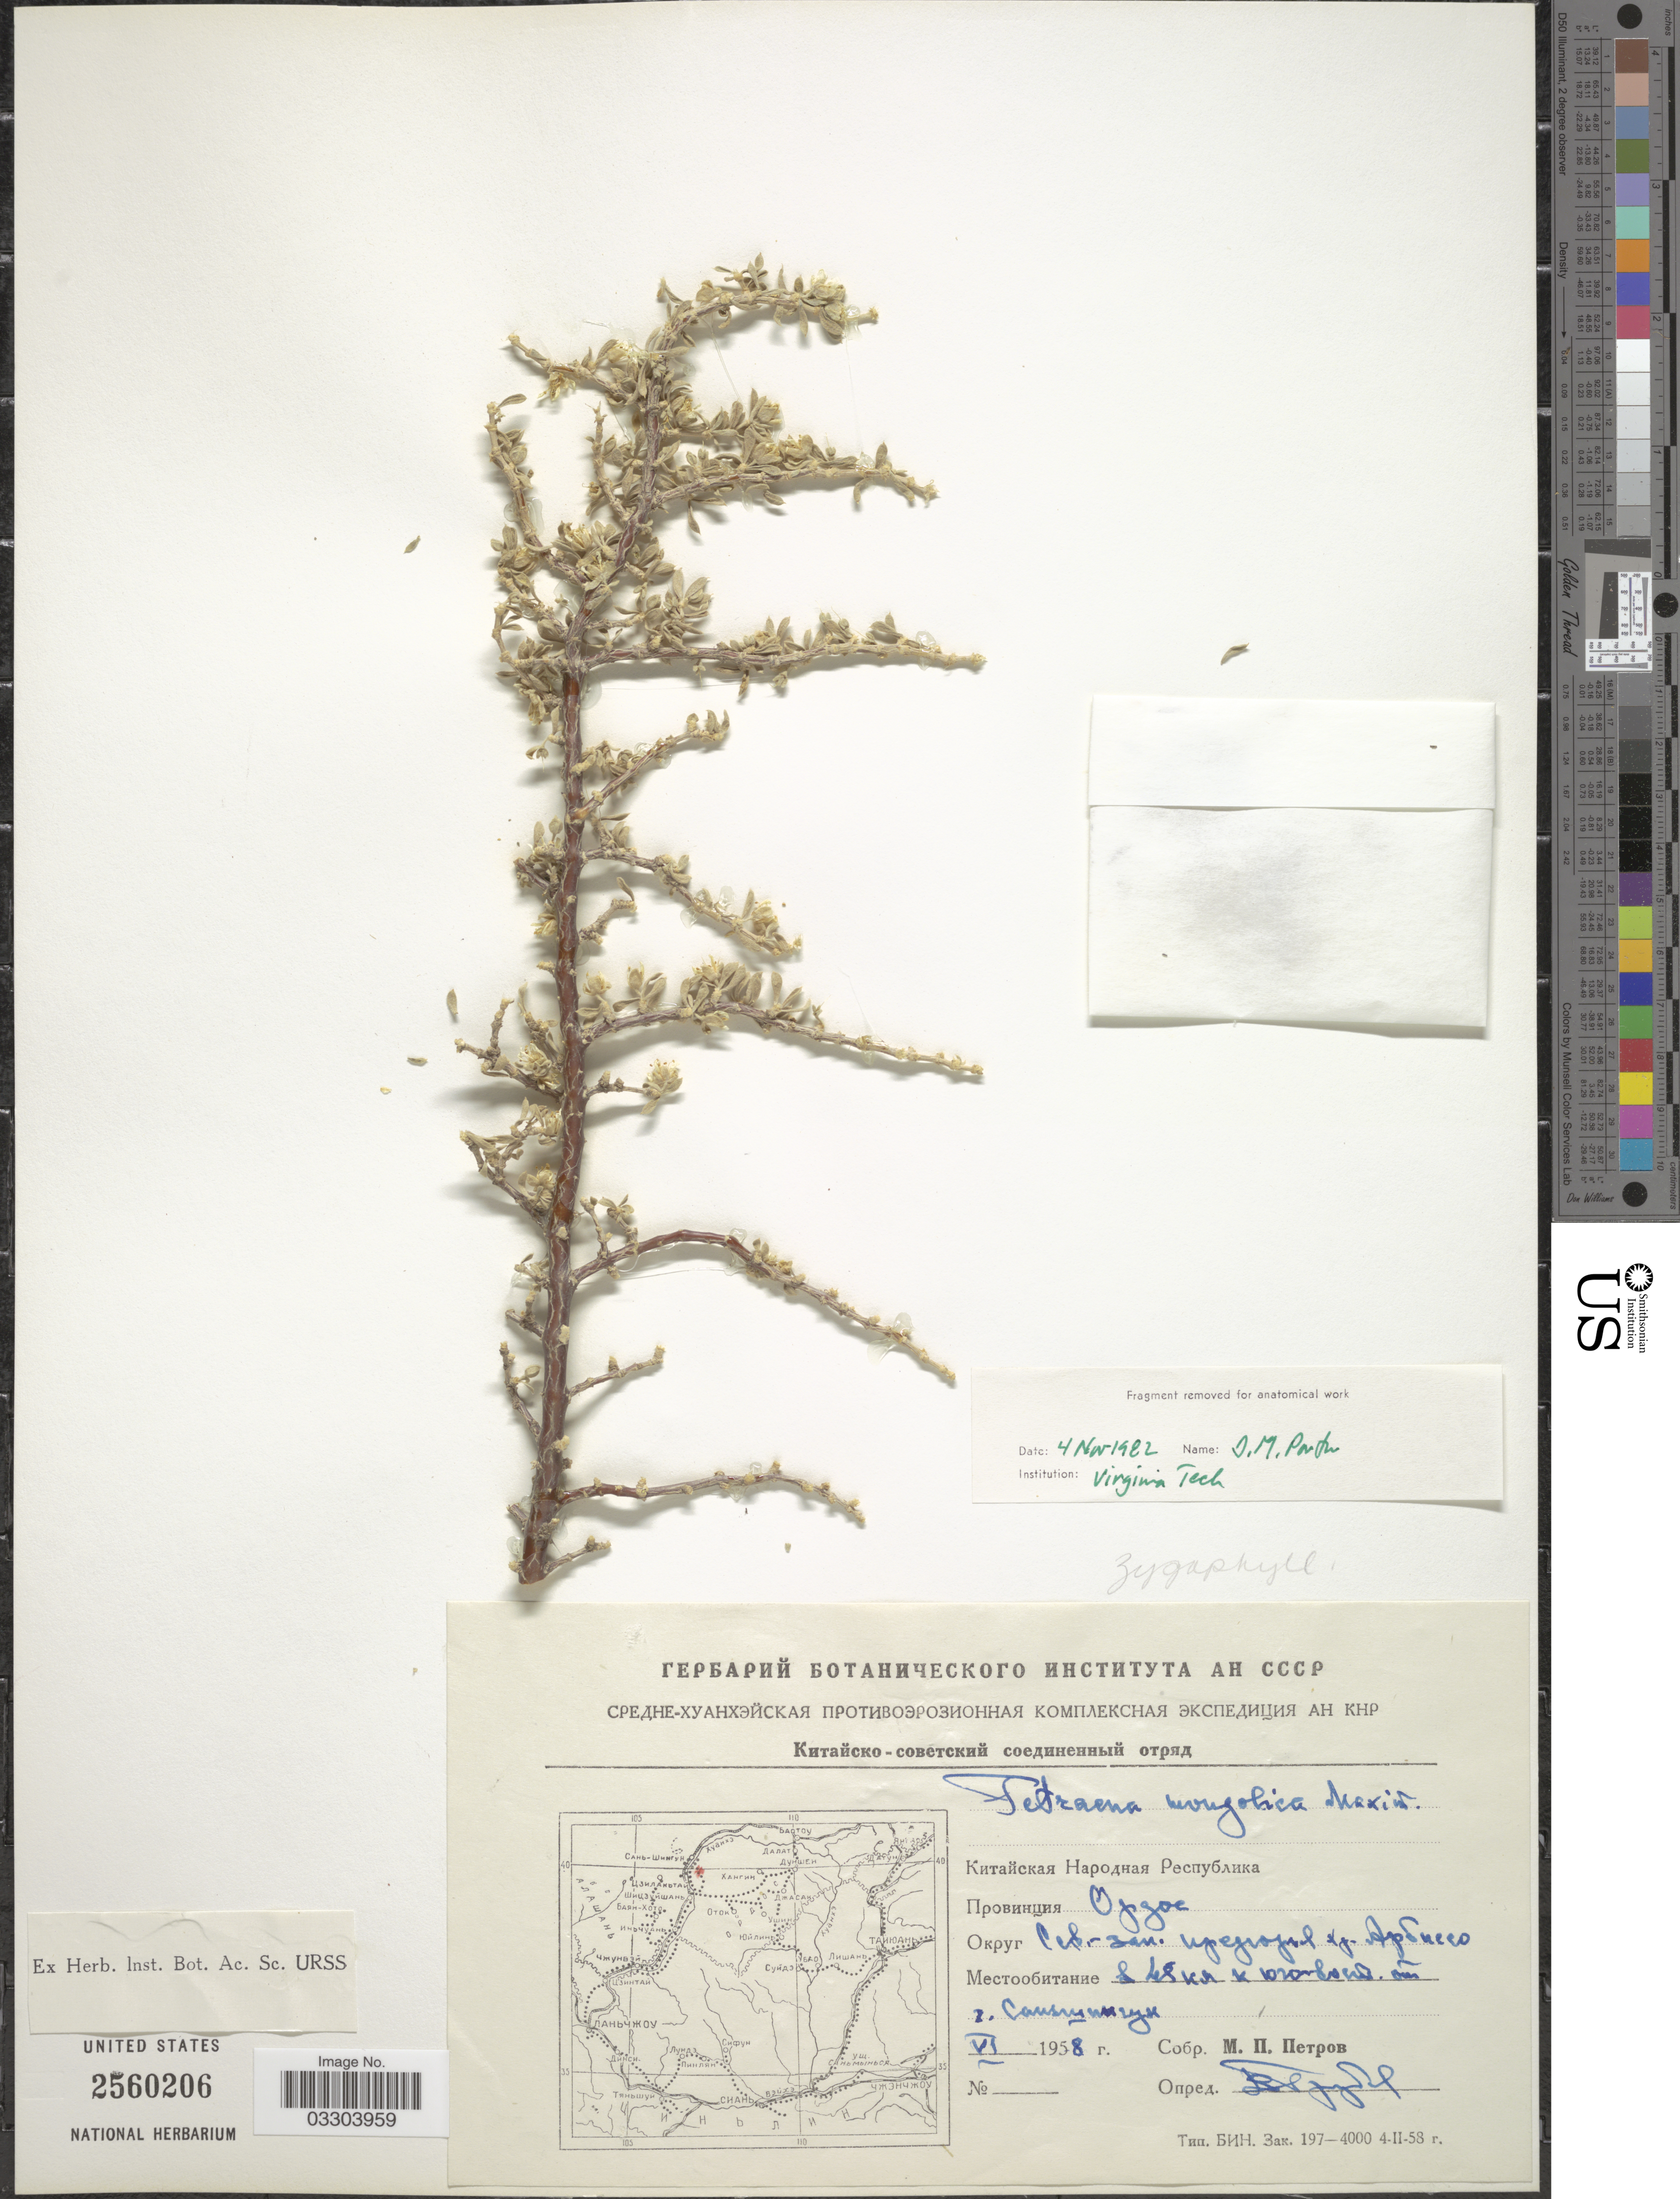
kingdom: Plantae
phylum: Tracheophyta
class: Magnoliopsida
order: Zygophyllales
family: Zygophyllaceae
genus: Tetraena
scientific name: Tetraena mongolica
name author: Maxim.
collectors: M. Petrov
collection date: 1958-06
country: China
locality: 48 km SE from Sanshingun.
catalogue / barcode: US 2560206